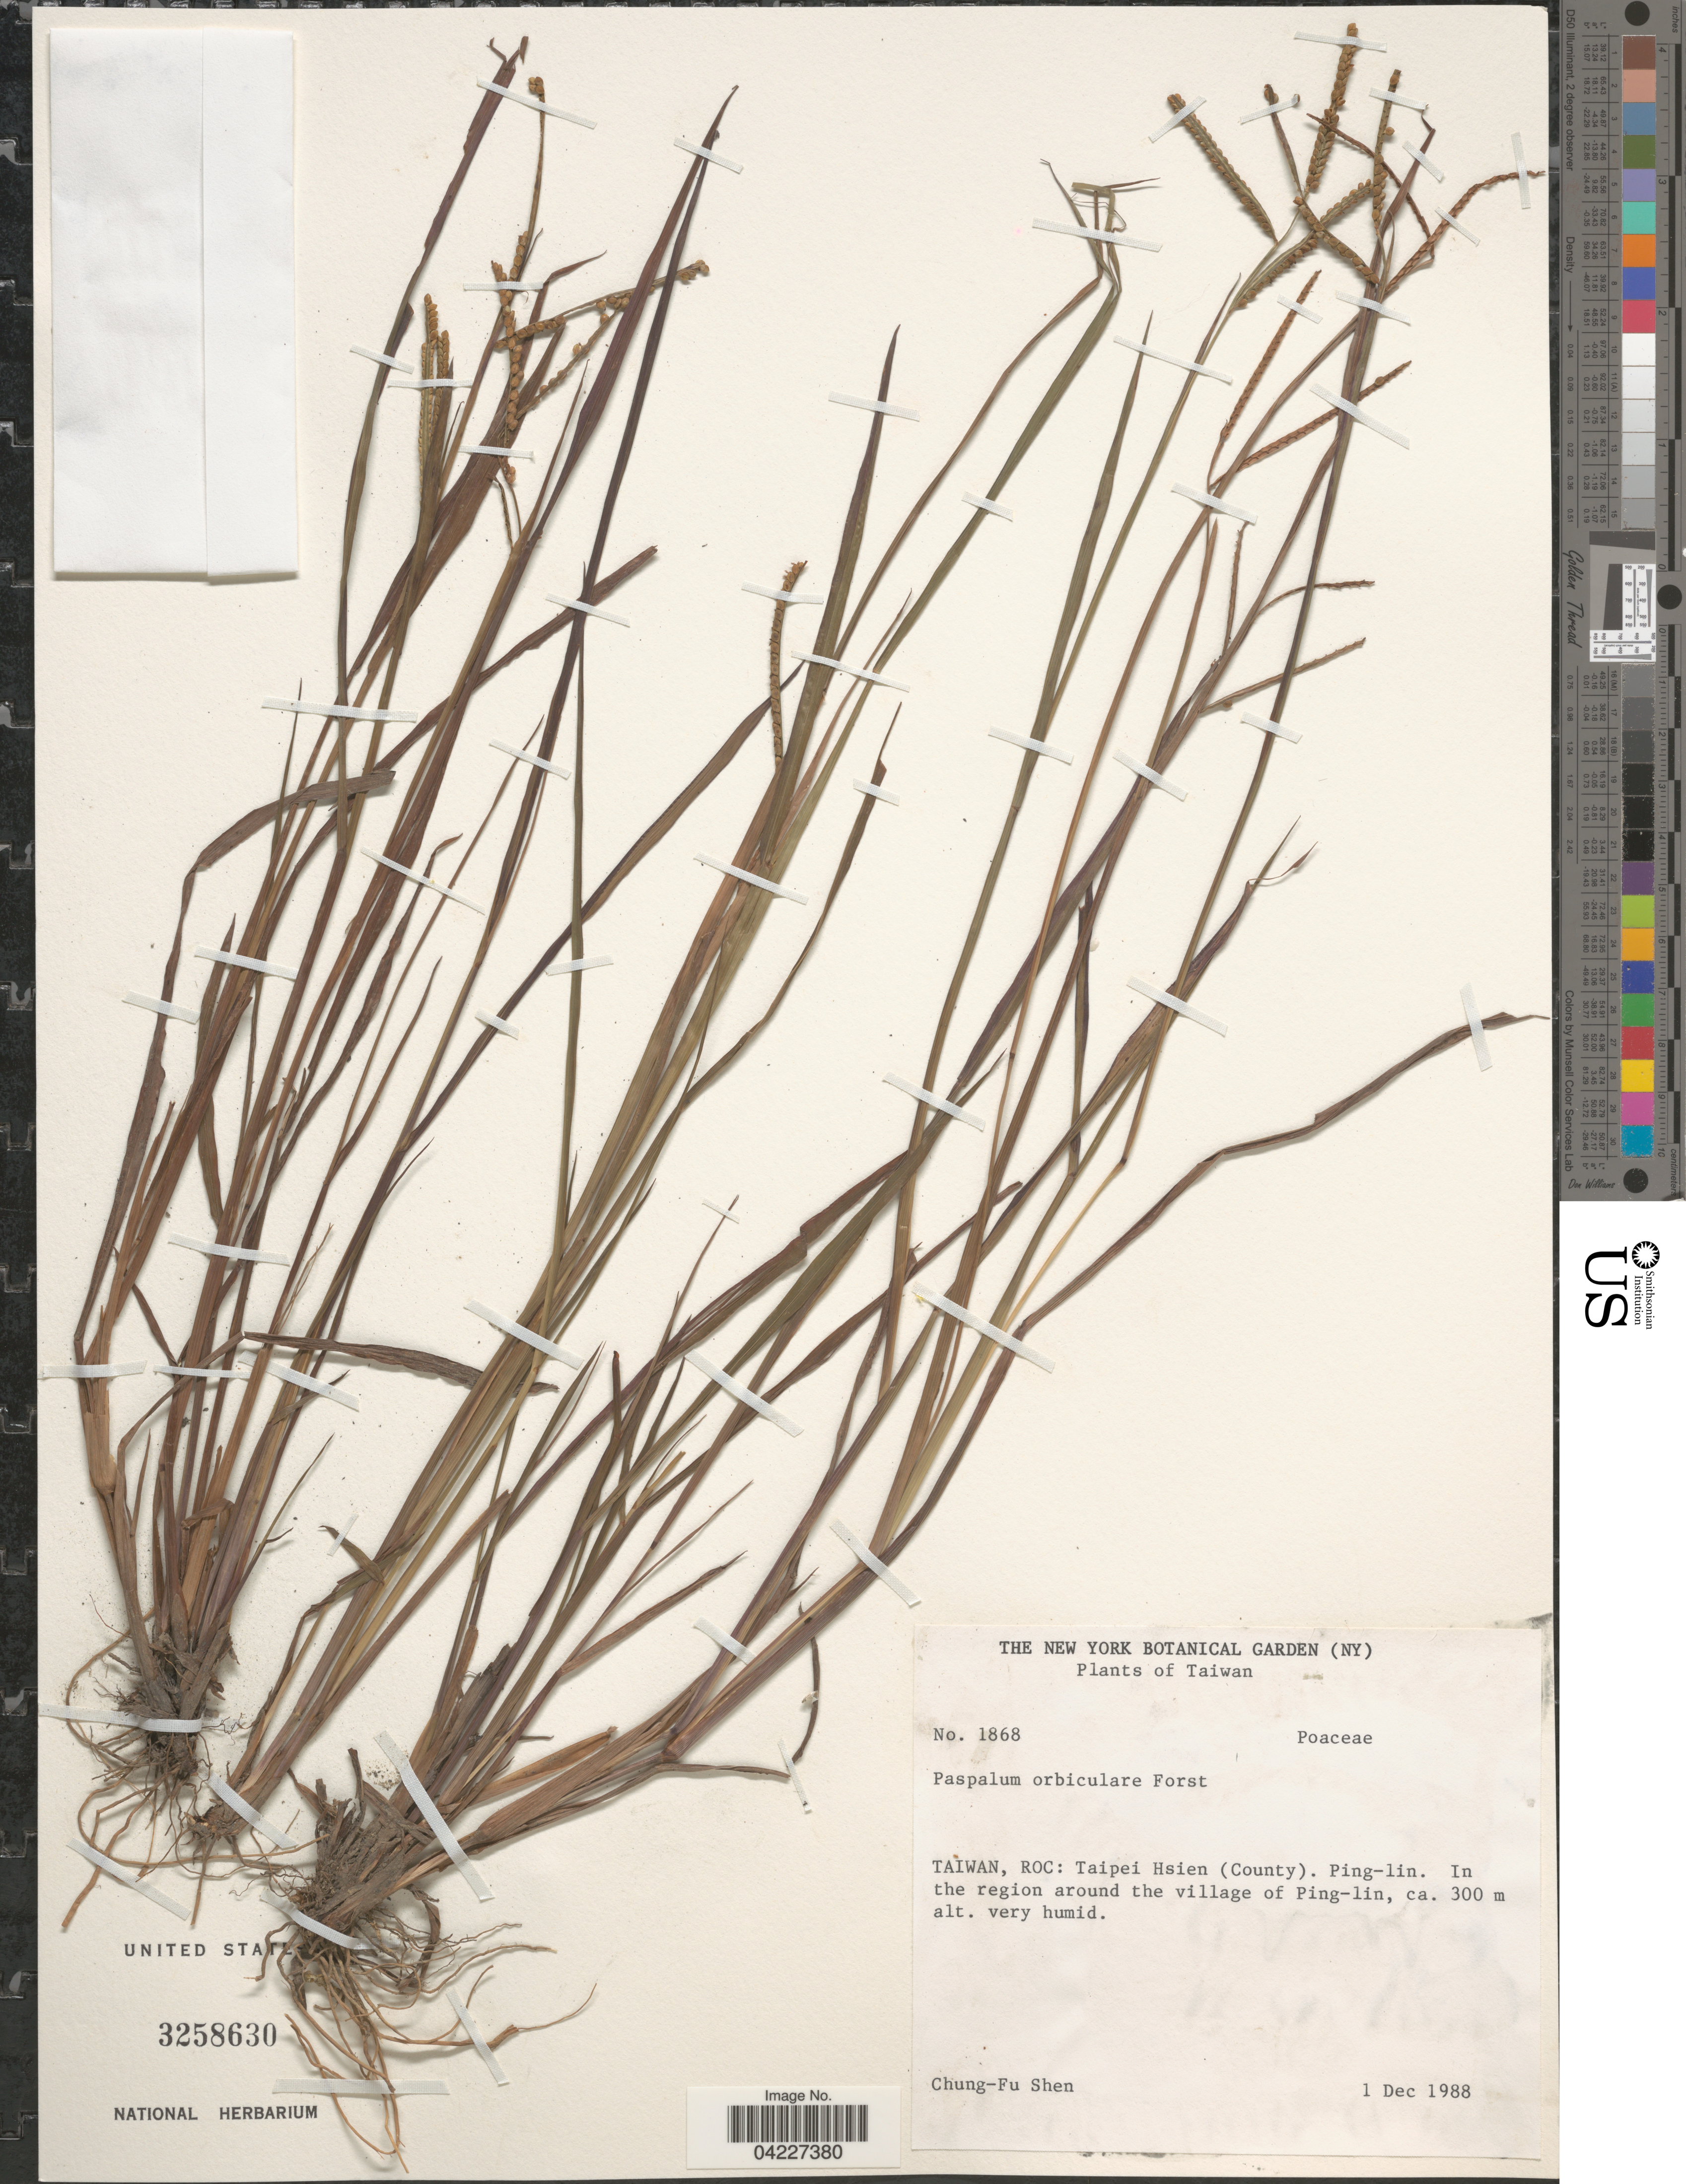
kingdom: Plantae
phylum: Tracheophyta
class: Liliopsida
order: Poales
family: Poaceae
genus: Paspalum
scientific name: Paspalum orbiculare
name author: G. Forst.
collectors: C. Shen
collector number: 1868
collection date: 1988-12-01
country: Taiwan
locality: ROC: Taipei Hsien (County). Ping-lin. In the region around the village of Ping-lin.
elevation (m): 300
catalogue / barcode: US 3258630